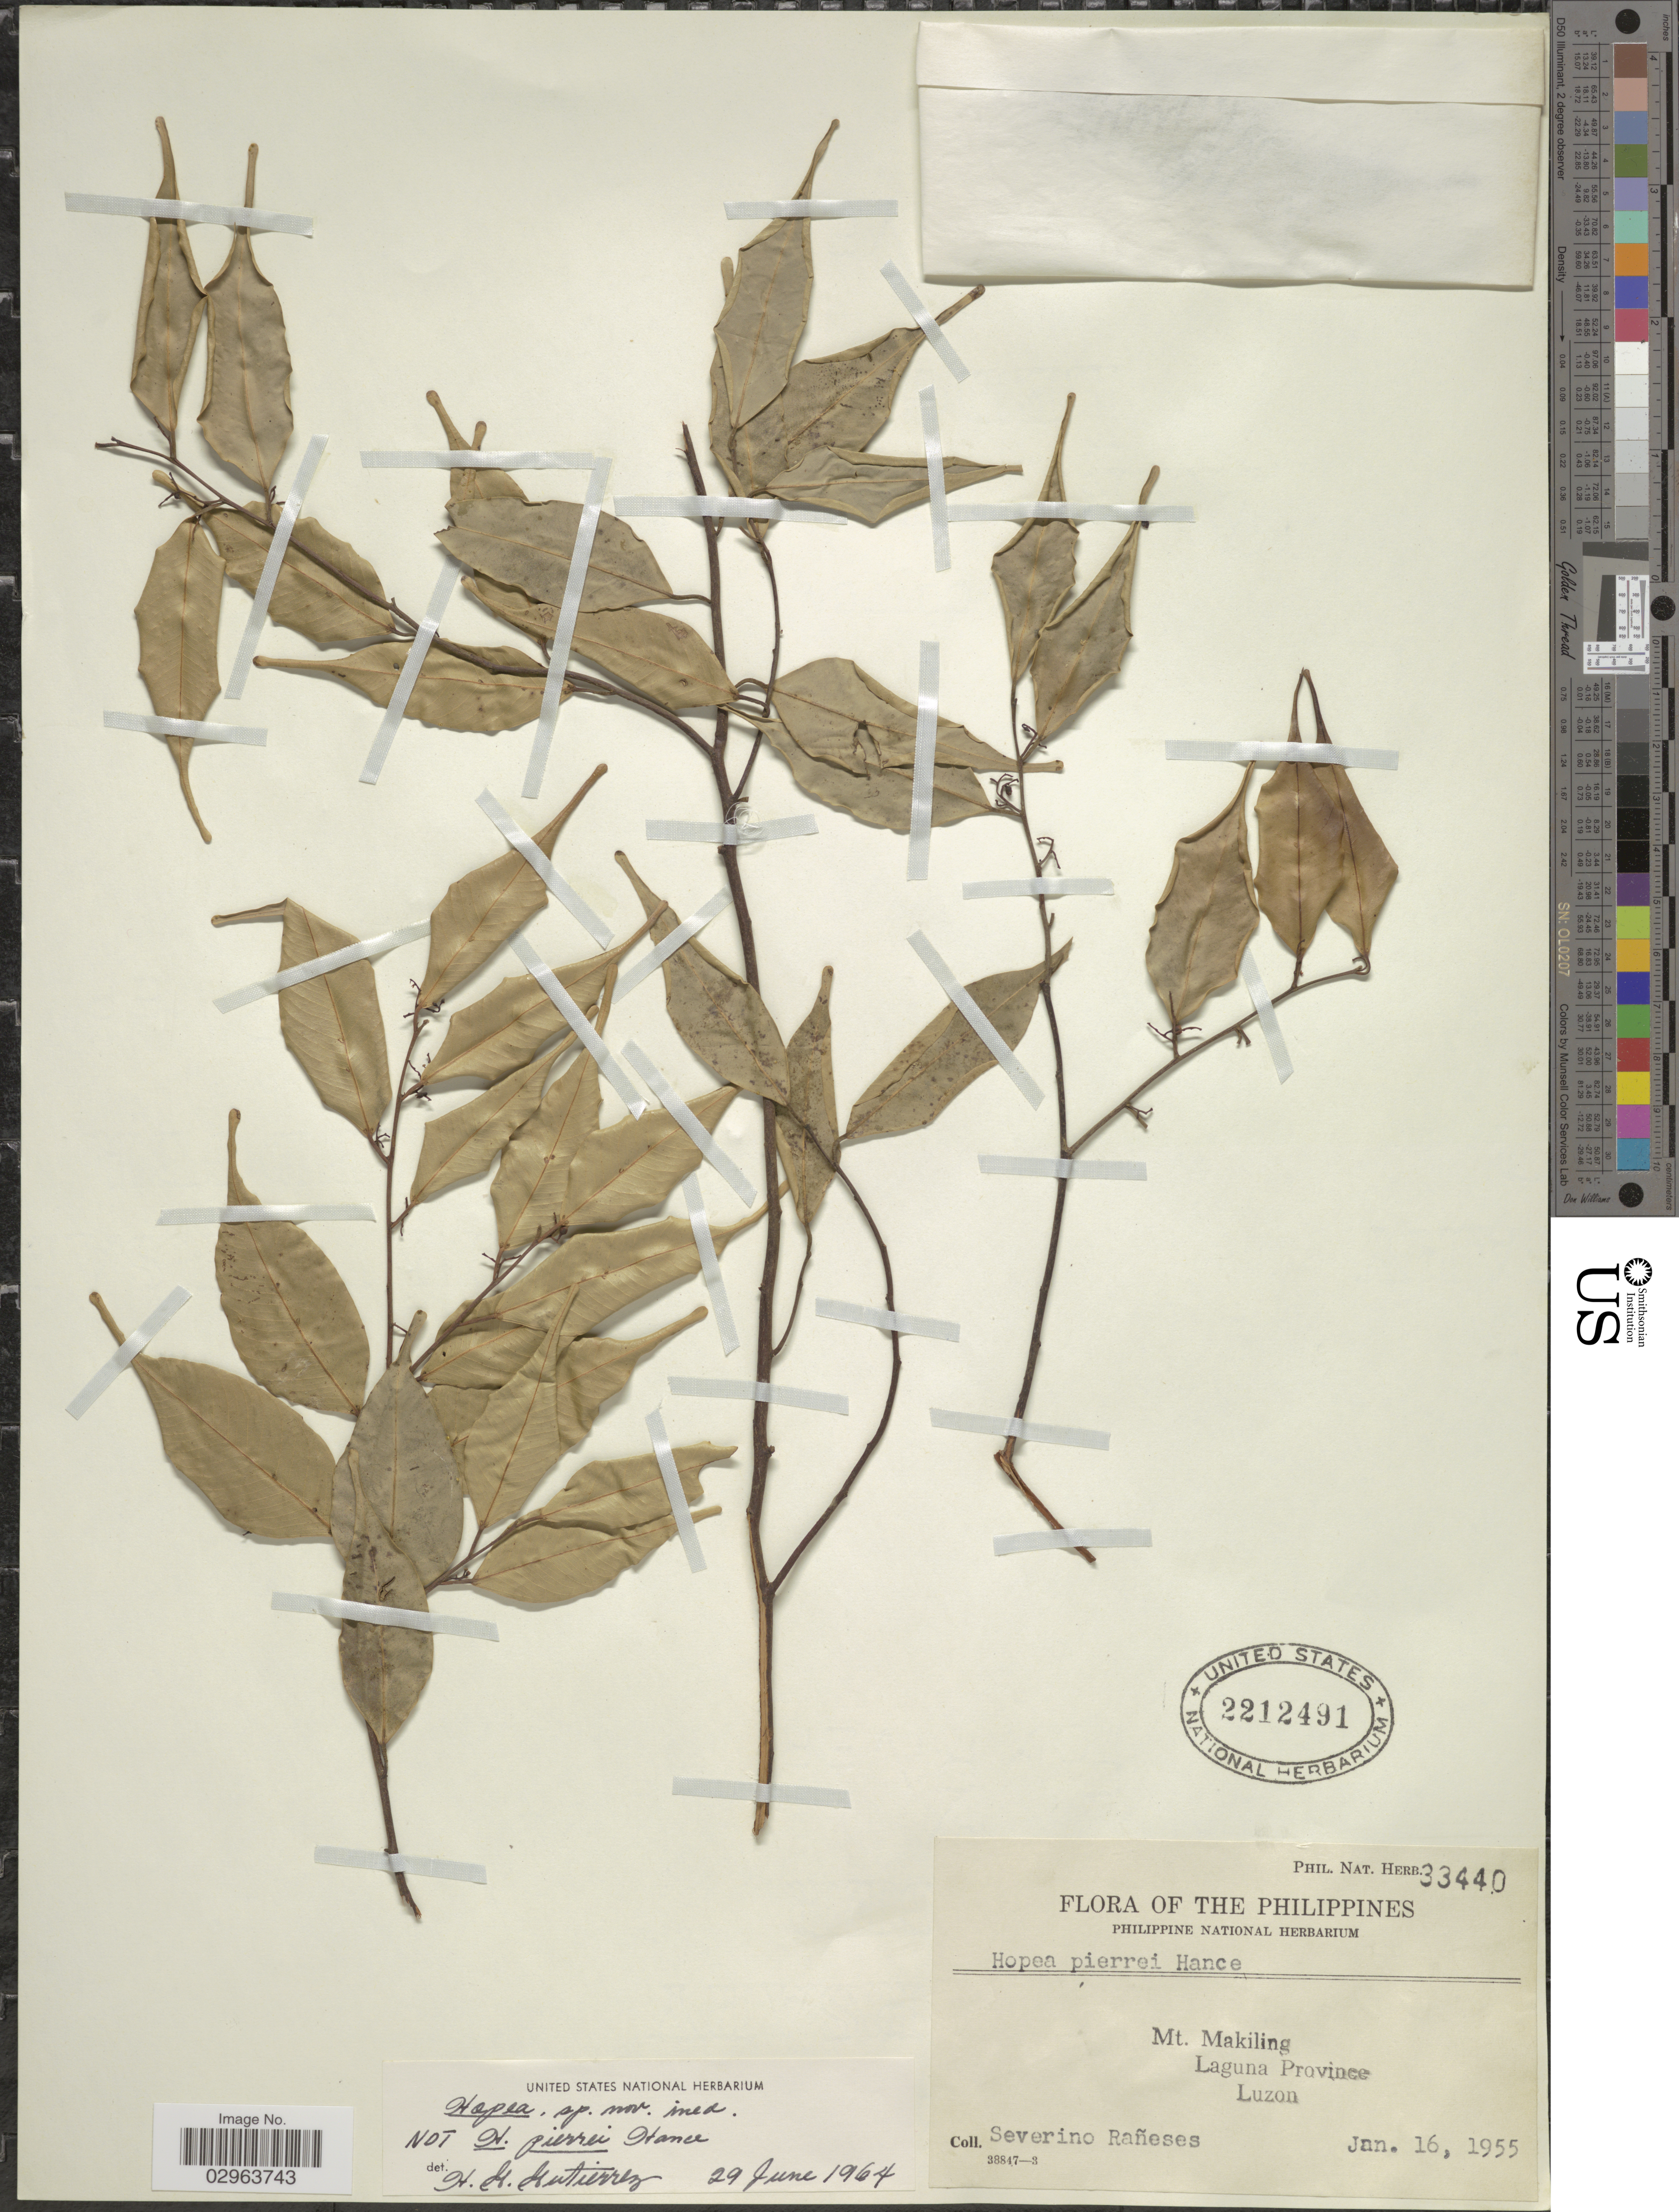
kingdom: Plantae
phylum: Tracheophyta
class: Magnoliopsida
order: Malvales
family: Dipterocarpaceae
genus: Hopea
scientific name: Hopea pierrei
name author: Hance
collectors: S. Rañeses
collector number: Phil. Nat. Herb. 33440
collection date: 1955-01-16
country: Philippines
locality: Mt. Makiling Laguna Province Luzon.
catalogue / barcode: US 2212491